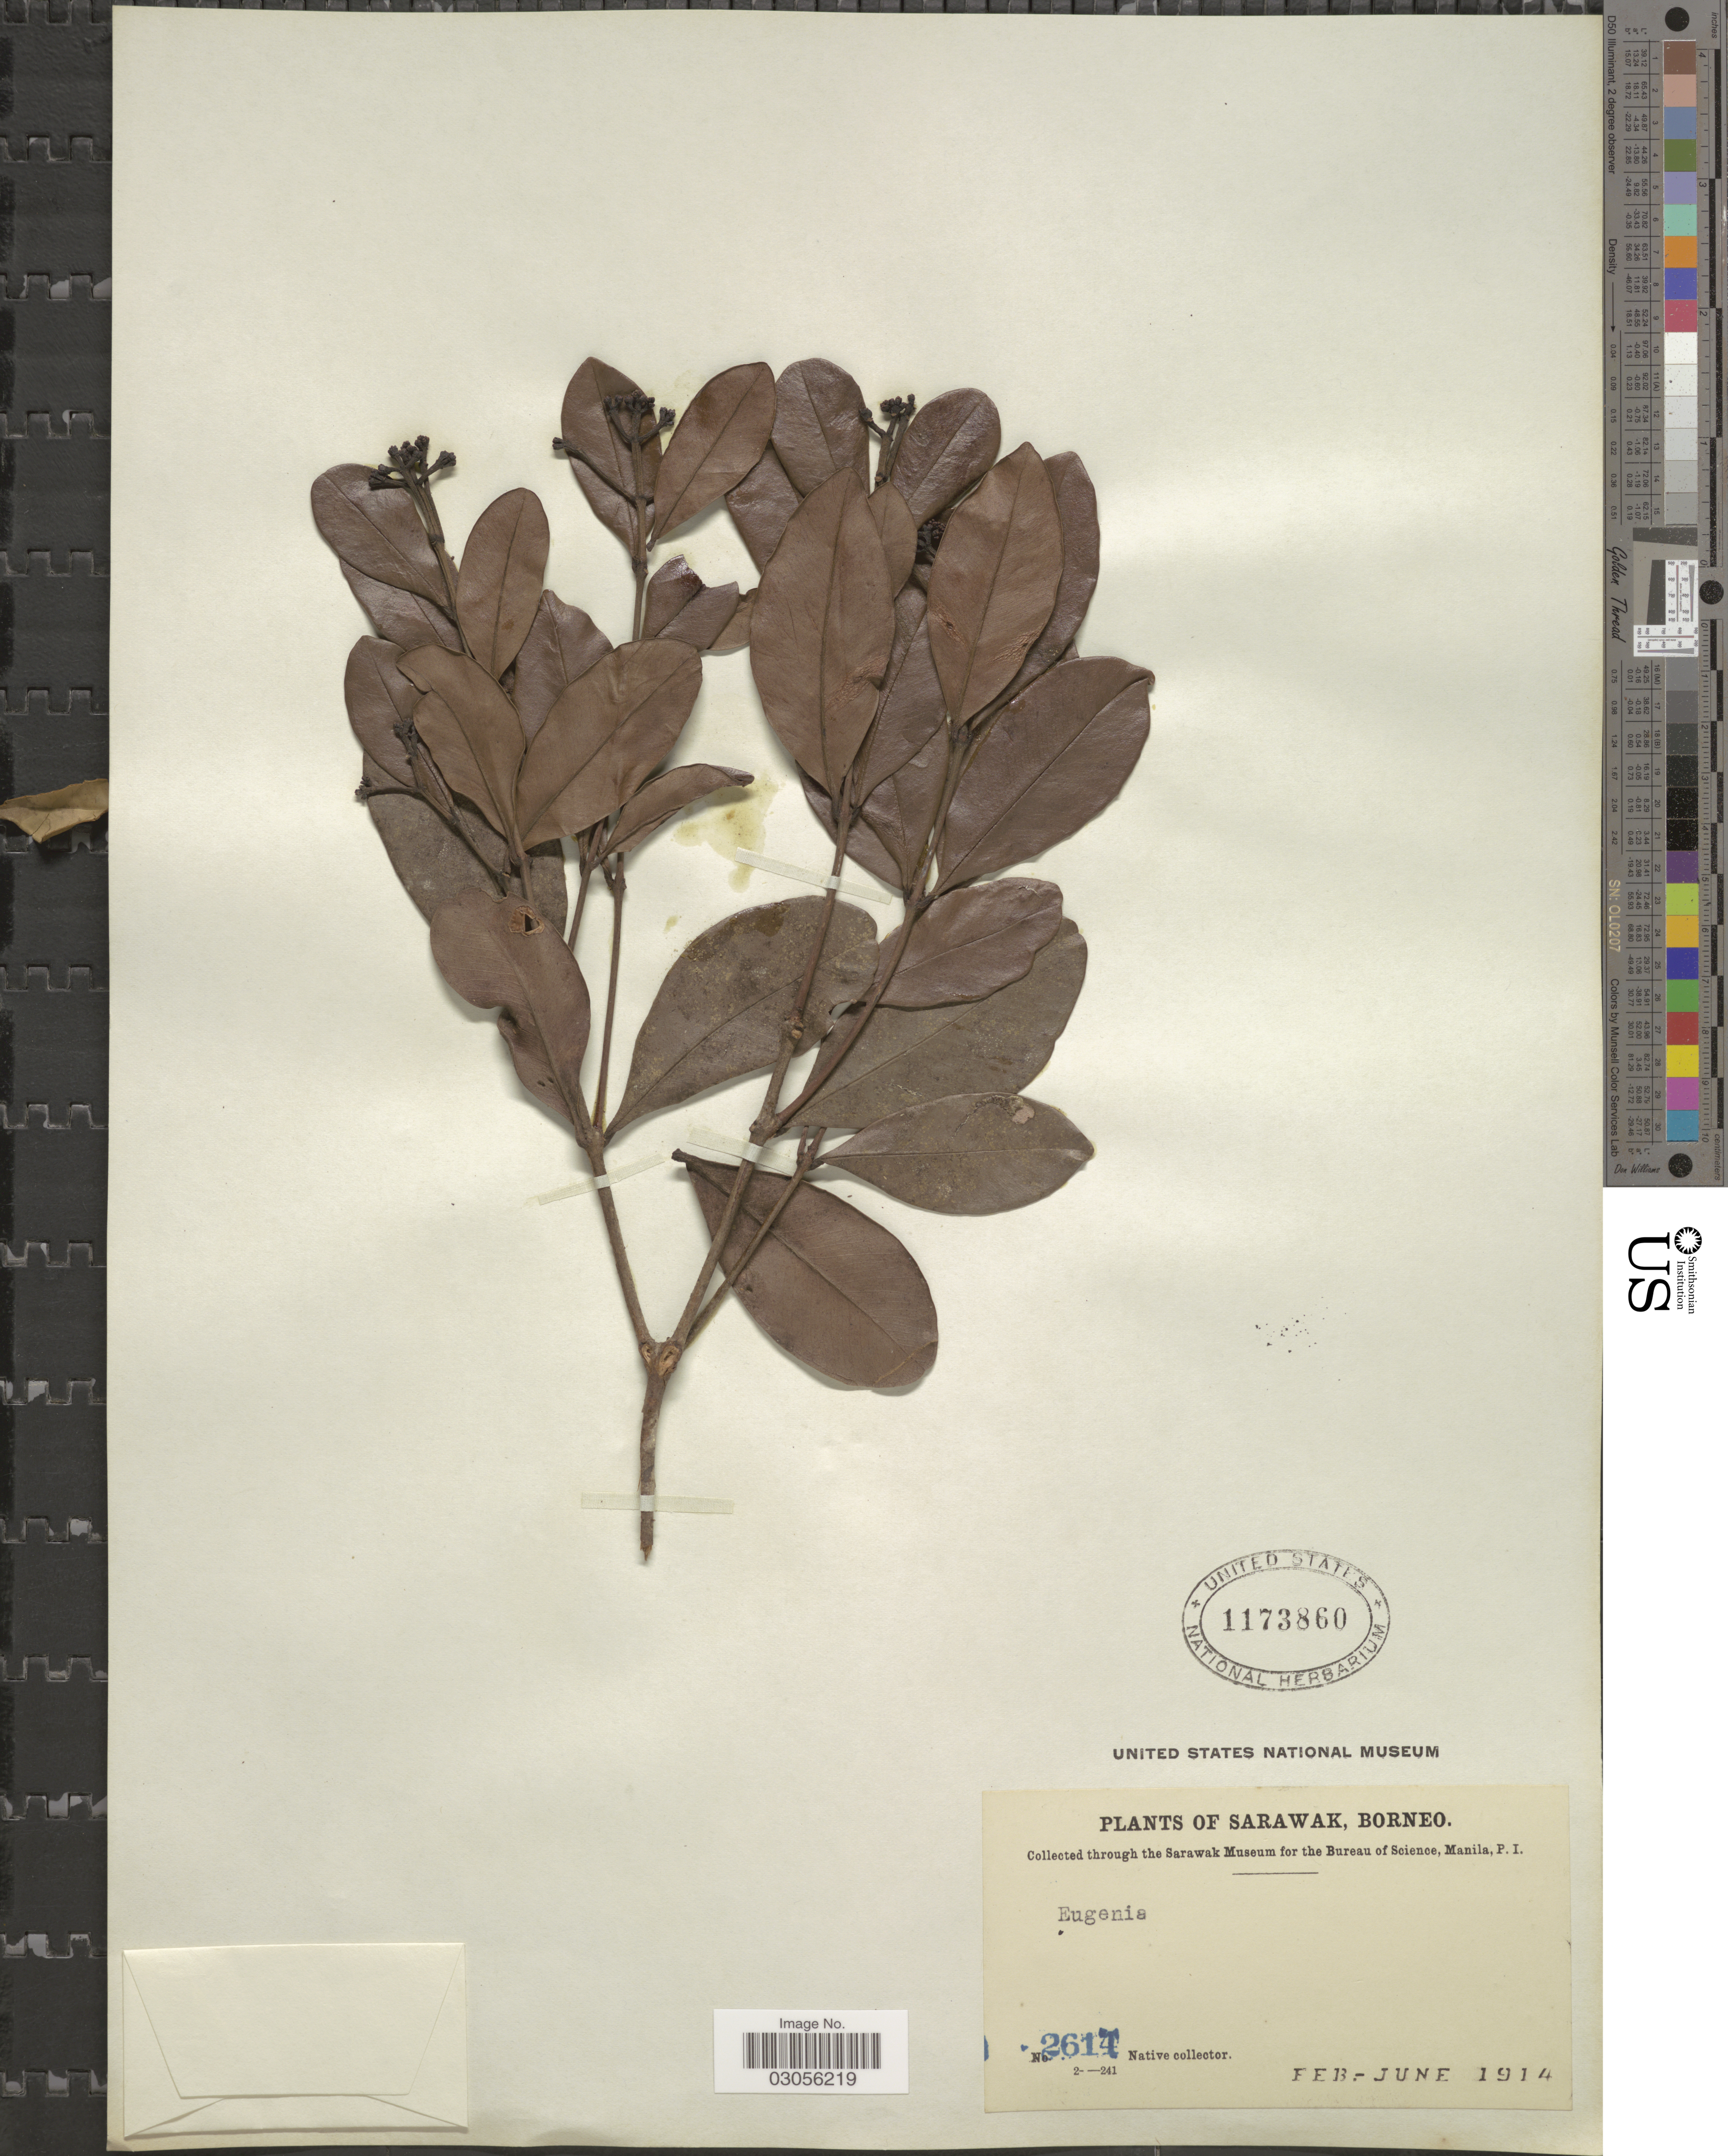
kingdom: Plantae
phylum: Tracheophyta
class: Magnoliopsida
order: Myrtales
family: Myrtaceae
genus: Syzygium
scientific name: Syzygium sp.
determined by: Strong, M. T., (US), Smithsonian Institution - National Museum of Natural History (UNITED STATES)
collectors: Native collector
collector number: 2614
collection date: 1914-02/1914-06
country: Malaysia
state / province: Sarawak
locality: Sarawak, Borneo.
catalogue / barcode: US 1173860